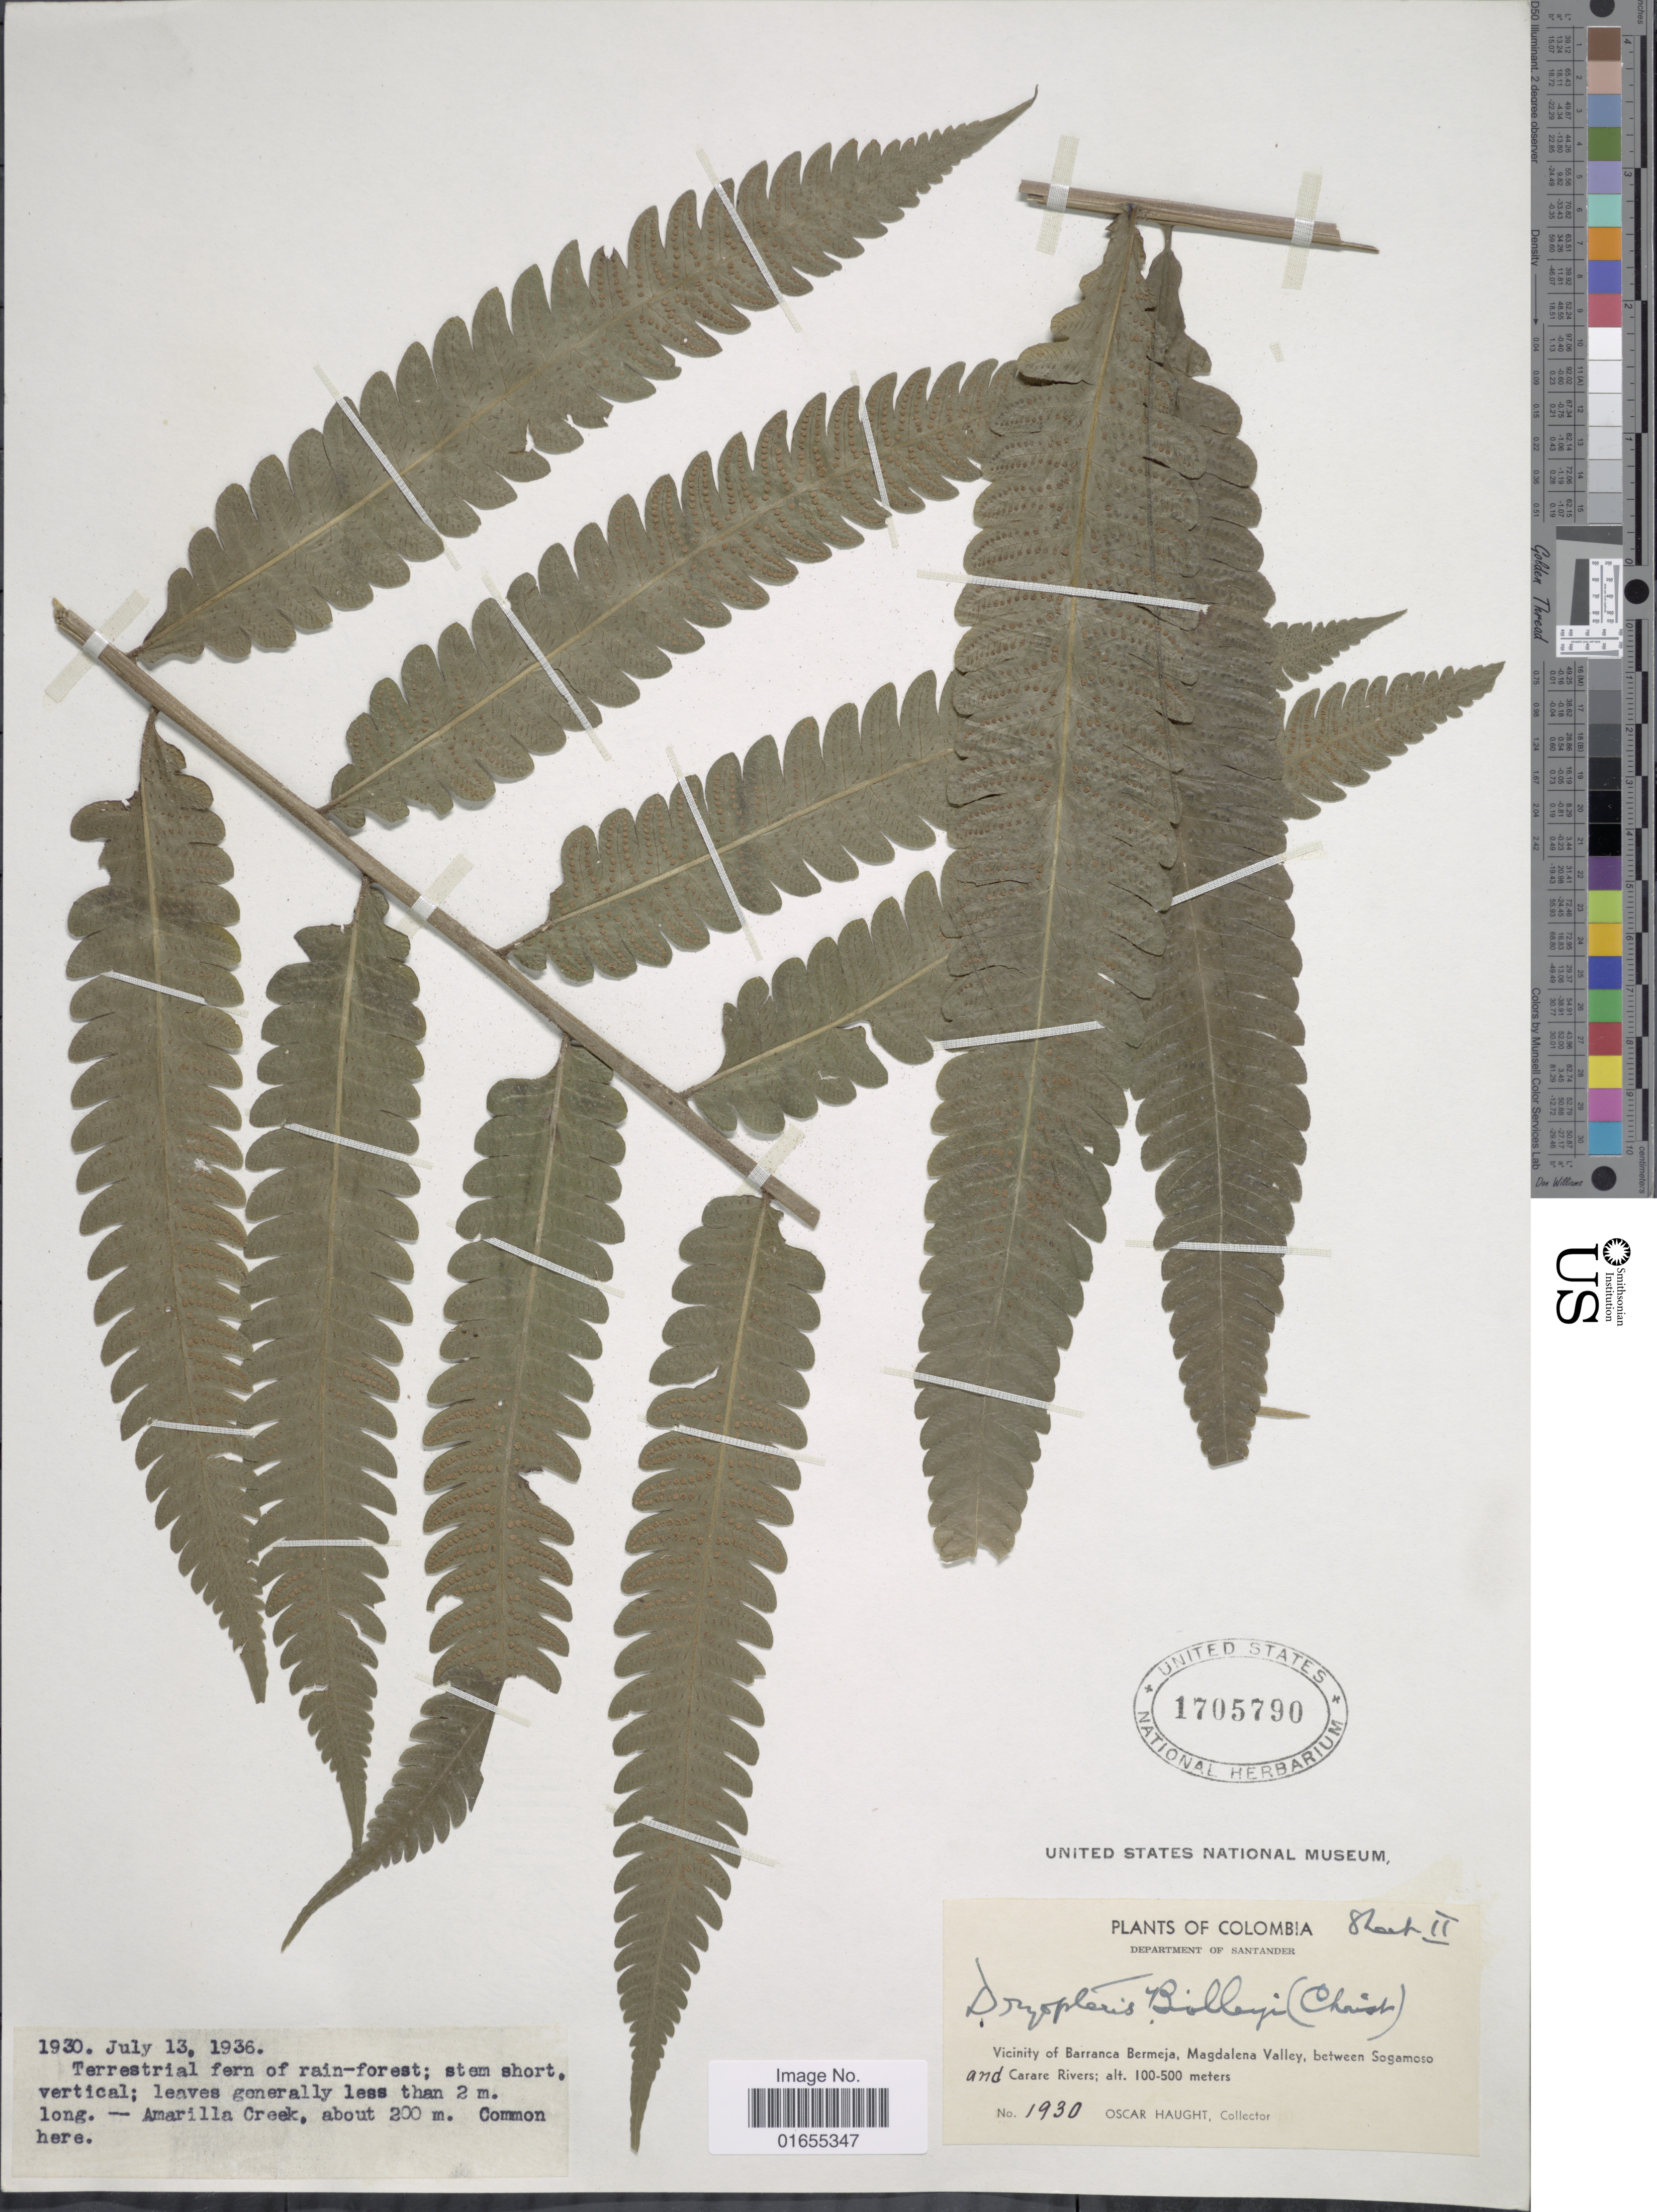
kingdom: Plantae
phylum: Tracheophyta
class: Polypodiopsida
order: Polypodiales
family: Thelypteridaceae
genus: Goniopteris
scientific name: Goniopteris biolleyi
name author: (C. Chr.) Pic. Serm.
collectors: O. L. Haught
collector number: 1930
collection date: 1936-07-13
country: Colombia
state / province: Santander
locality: Vicinity of Barranca Bermeja, Magdalena Valley, between Sogamoso and Carare Rivers, Amarilla Creek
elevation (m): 100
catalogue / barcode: US 1705790